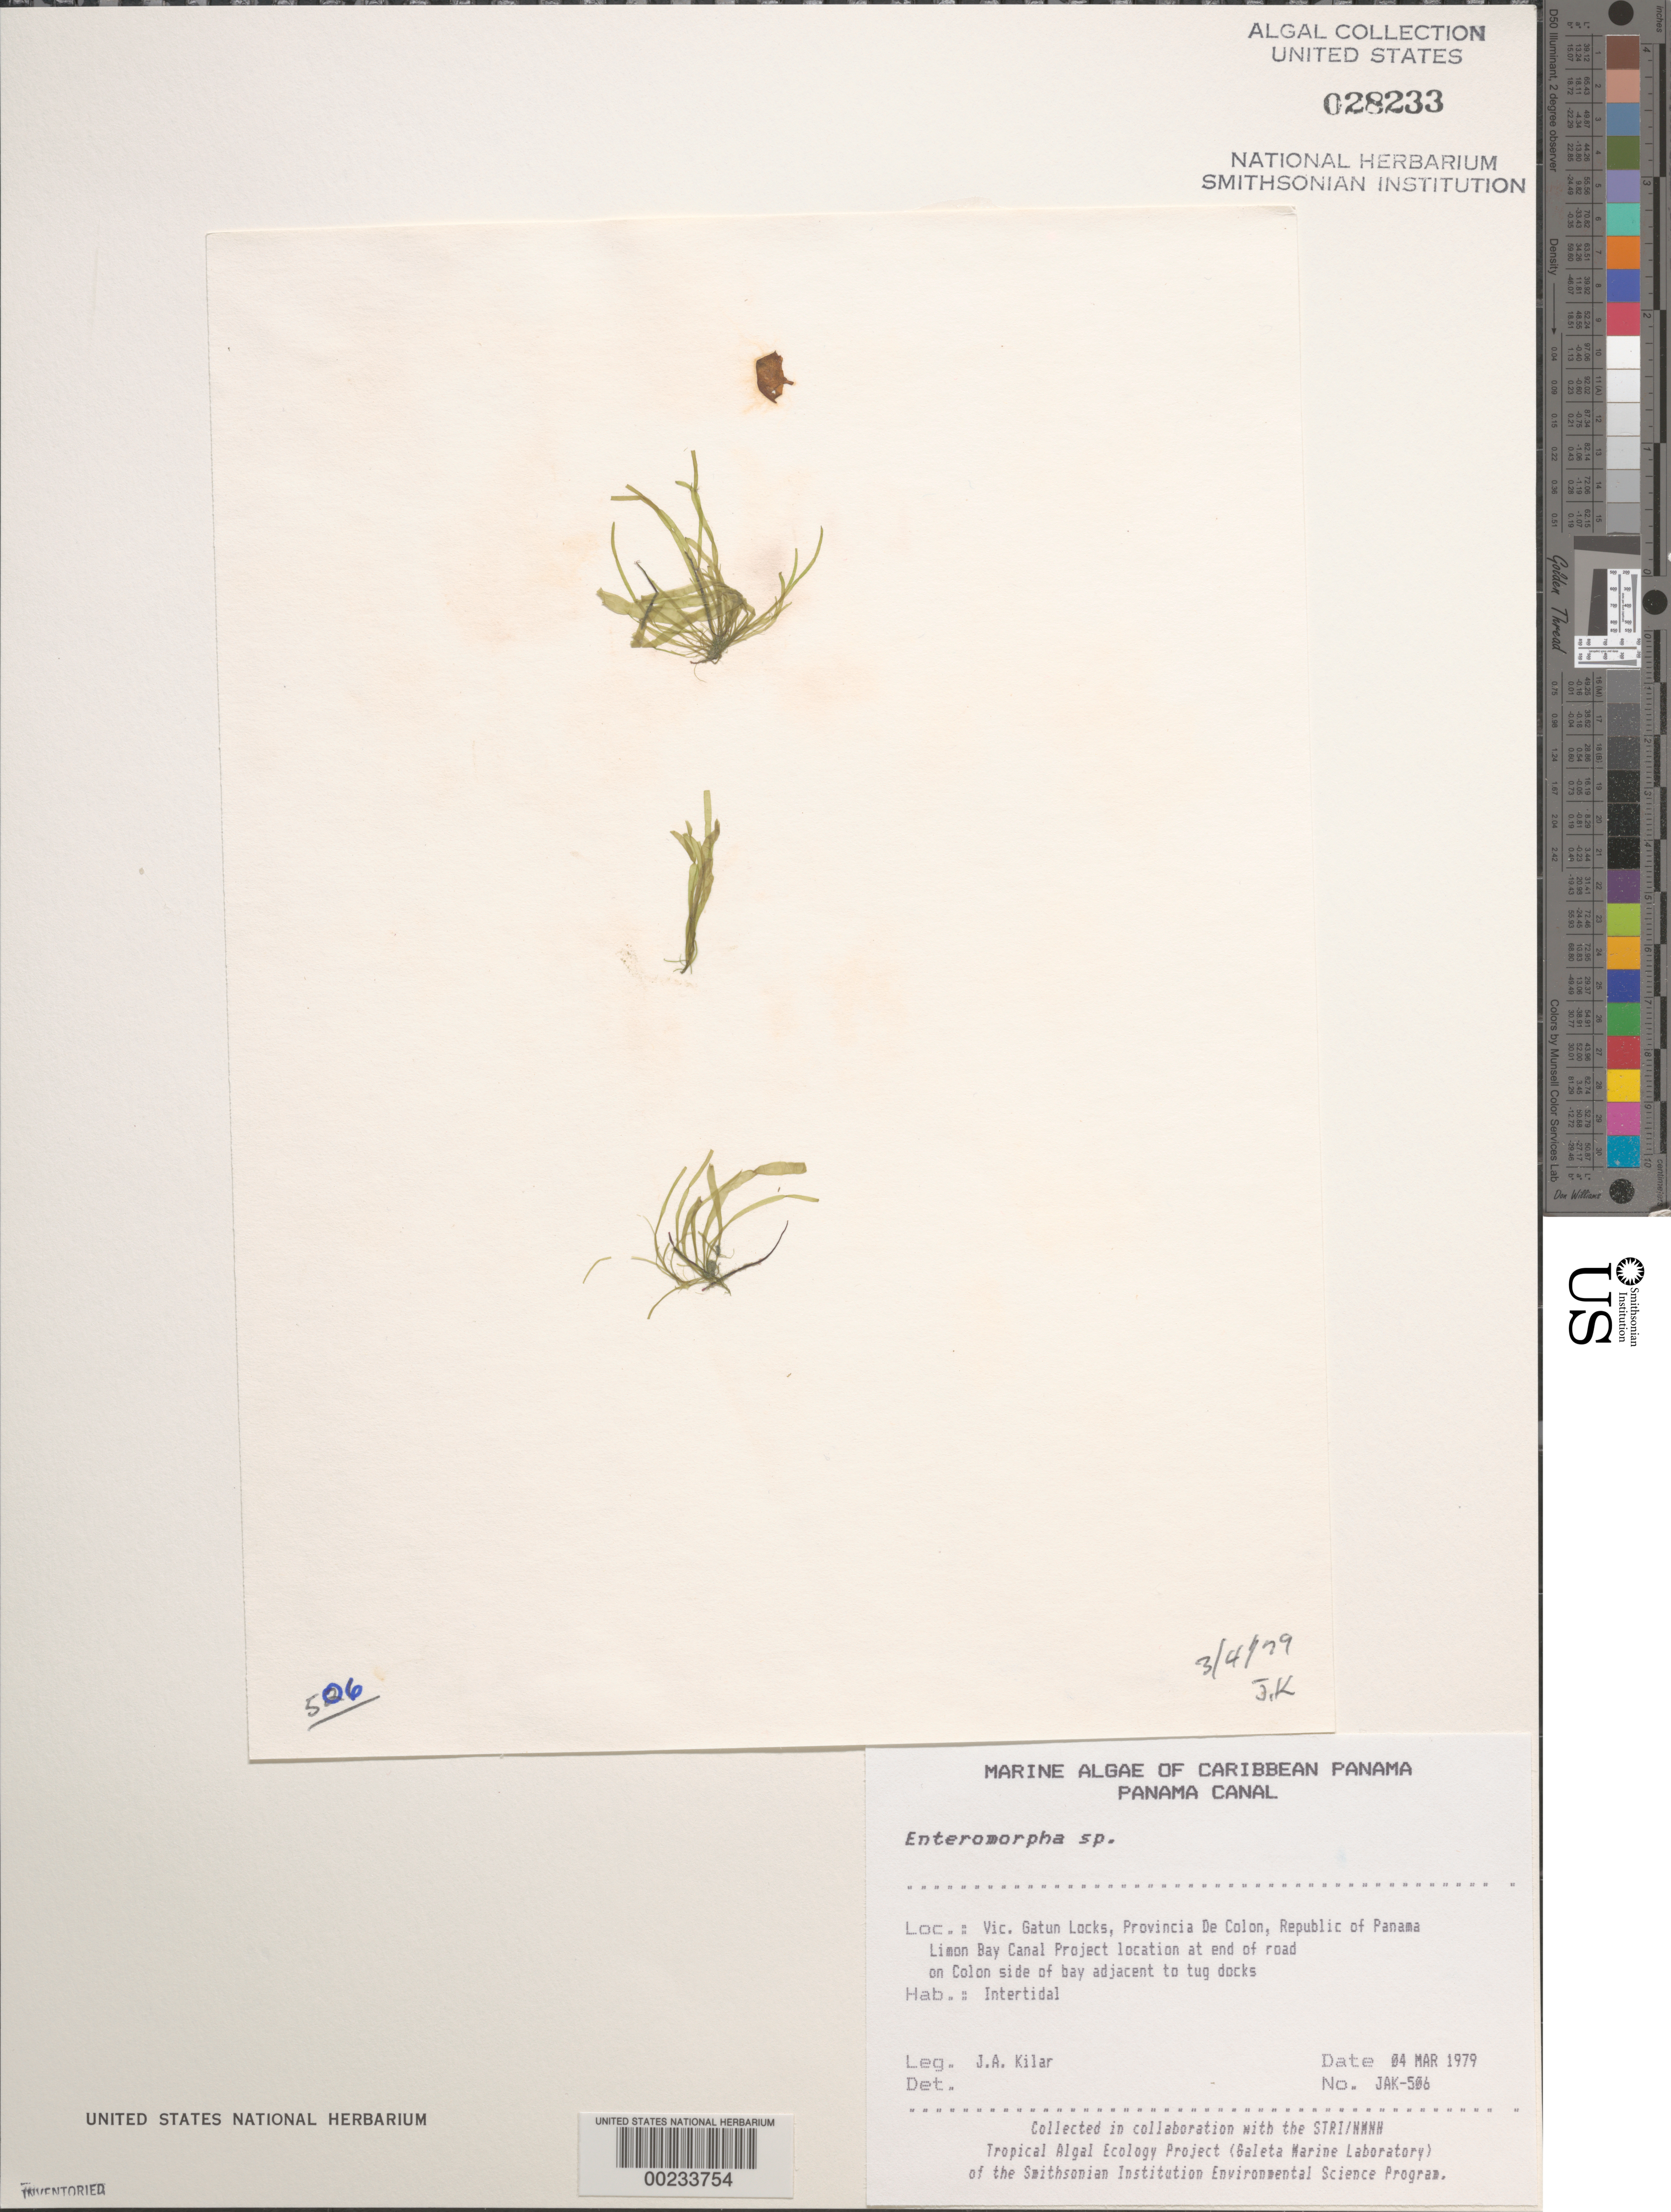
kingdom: Plantae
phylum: Chlorophyta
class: Ulvophyceae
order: Ulvales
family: Ulvaceae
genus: Ulva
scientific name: Ulva sp.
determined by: Algae name updating Project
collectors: J. A. Kilar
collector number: JAK-506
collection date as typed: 04 Mar 1979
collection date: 1979-03-04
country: Panama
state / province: Colón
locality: Gatun Locks area, Limon Bay Canal Project, Panama Canal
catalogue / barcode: US 28233